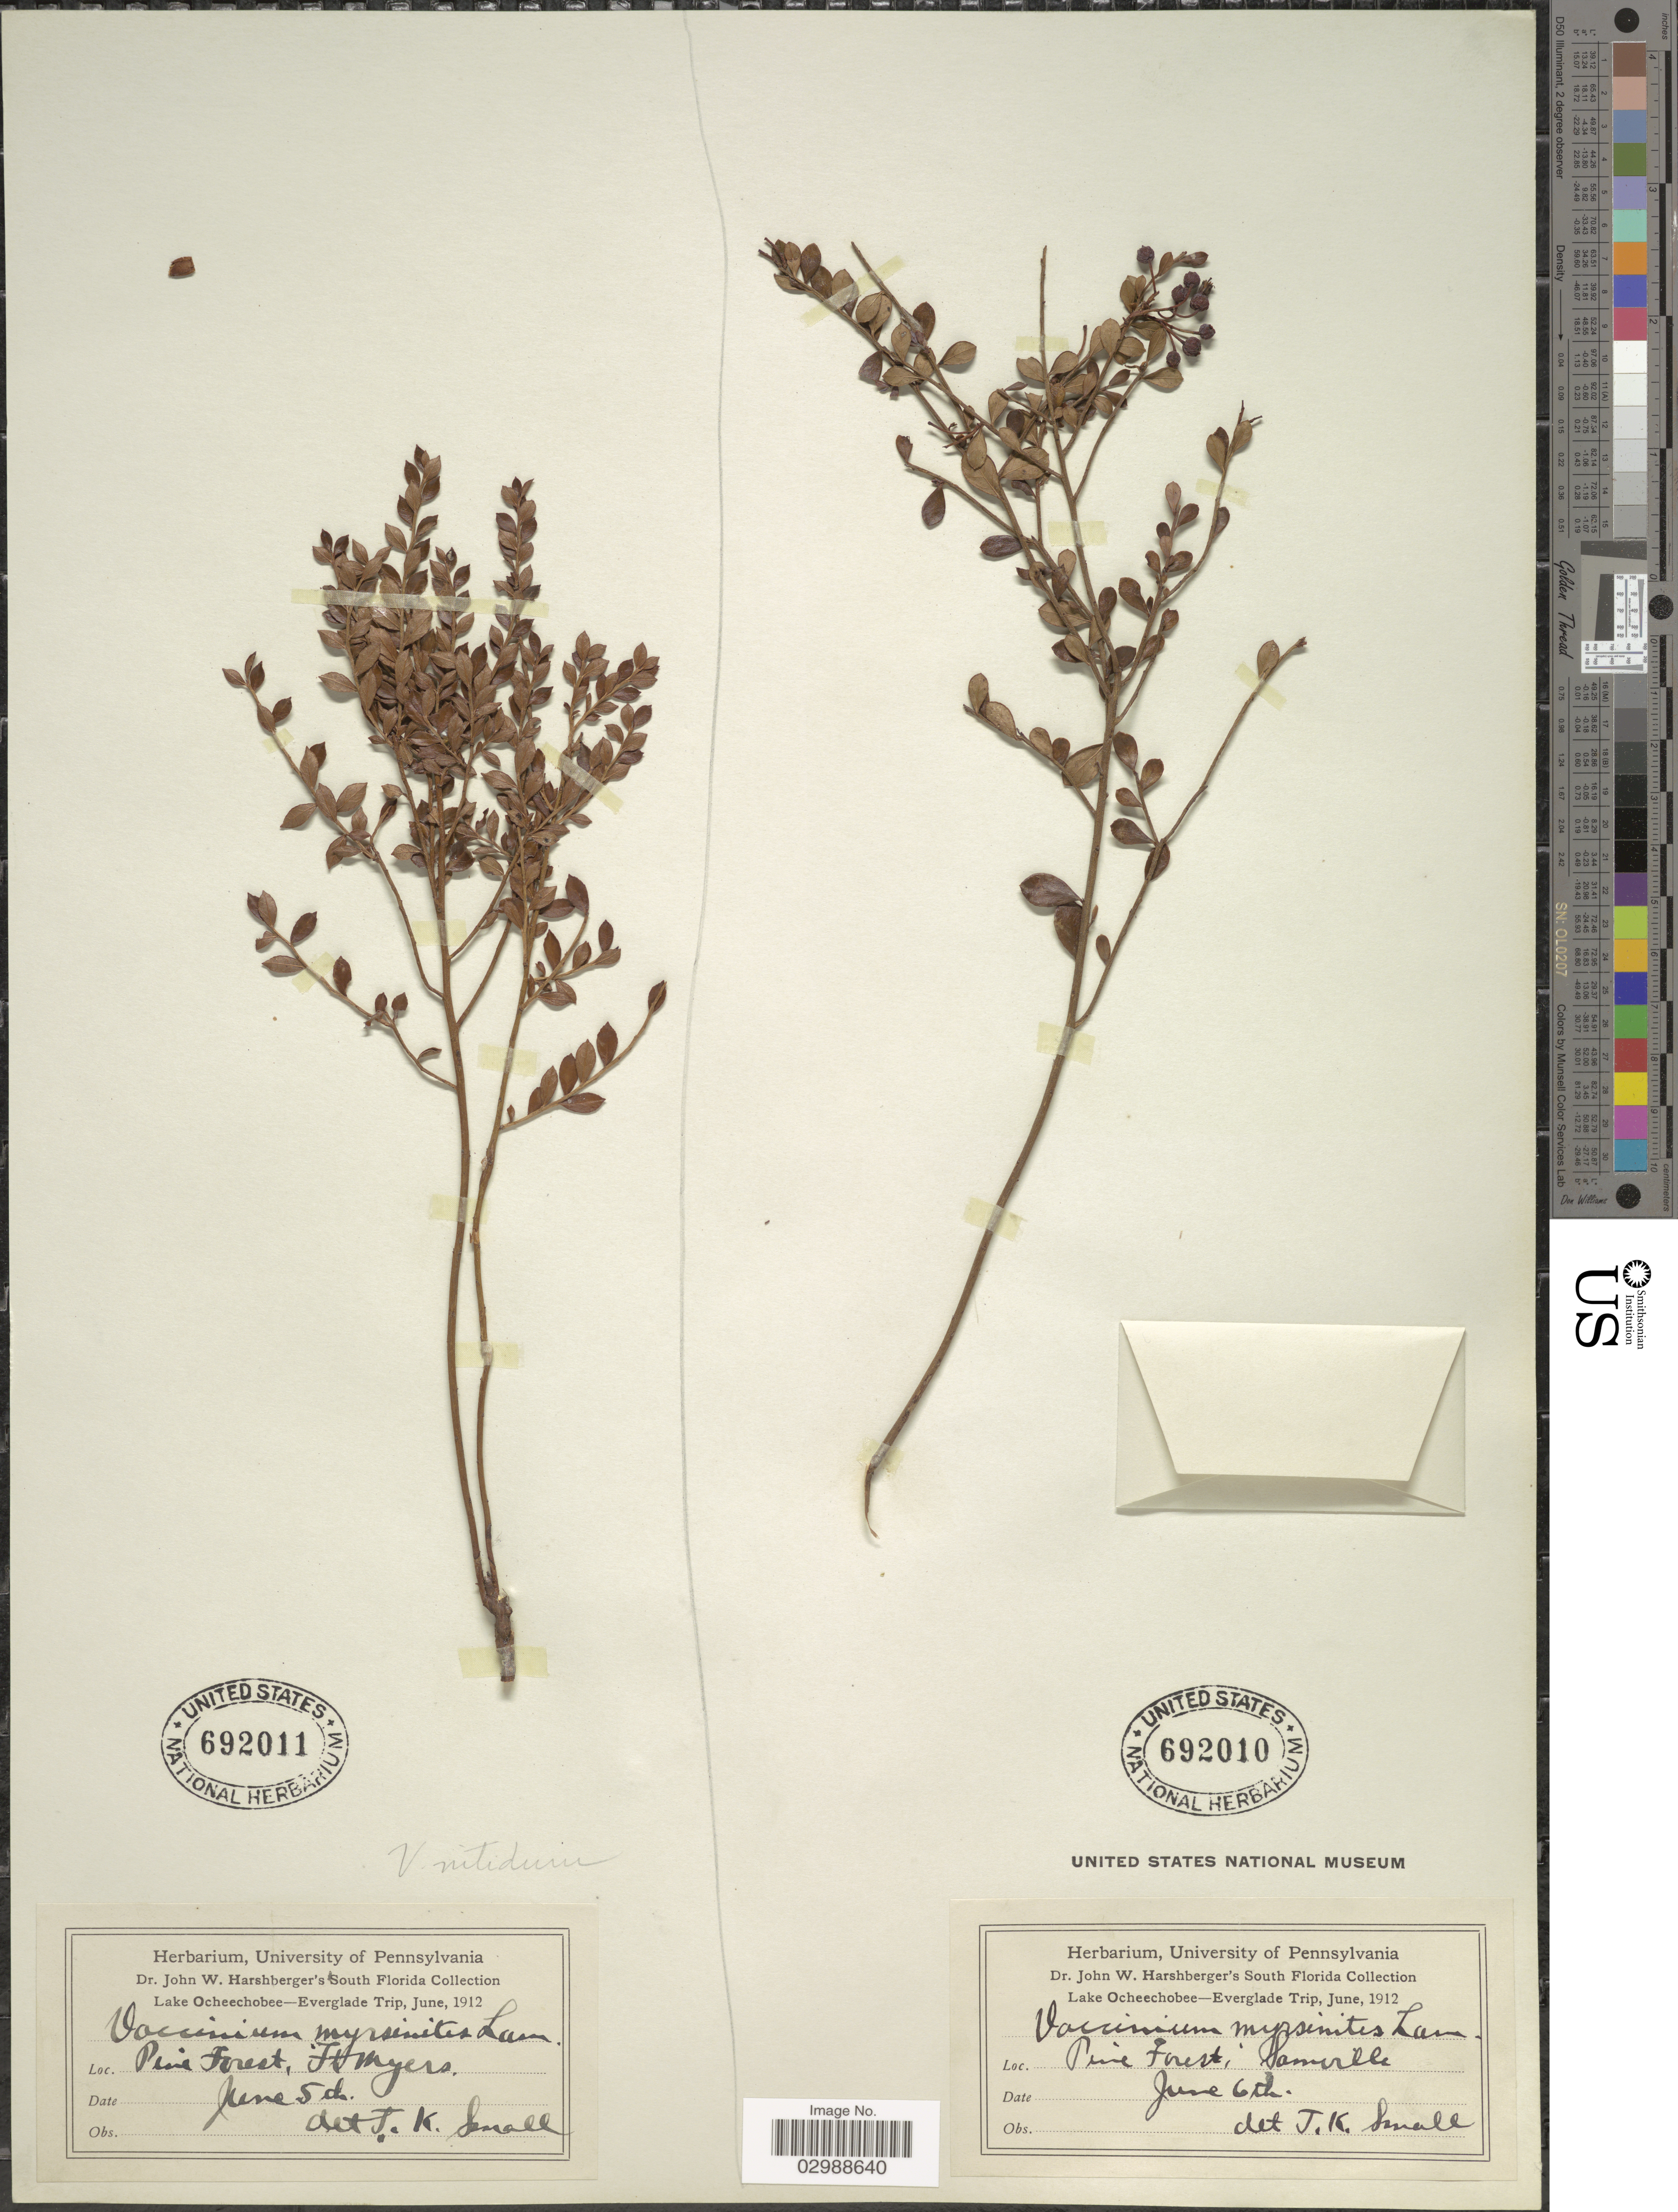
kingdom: Plantae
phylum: Tracheophyta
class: Magnoliopsida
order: Ericales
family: Ericaceae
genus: Vaccinium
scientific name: Vaccinium myrsinites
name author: Lam.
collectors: J. W. Harshberger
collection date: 1912-06-05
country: United States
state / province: Florida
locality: South Florida. Lake Ocheechobee-Everglade Trip. Ft Myers.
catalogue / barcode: US 692011-2